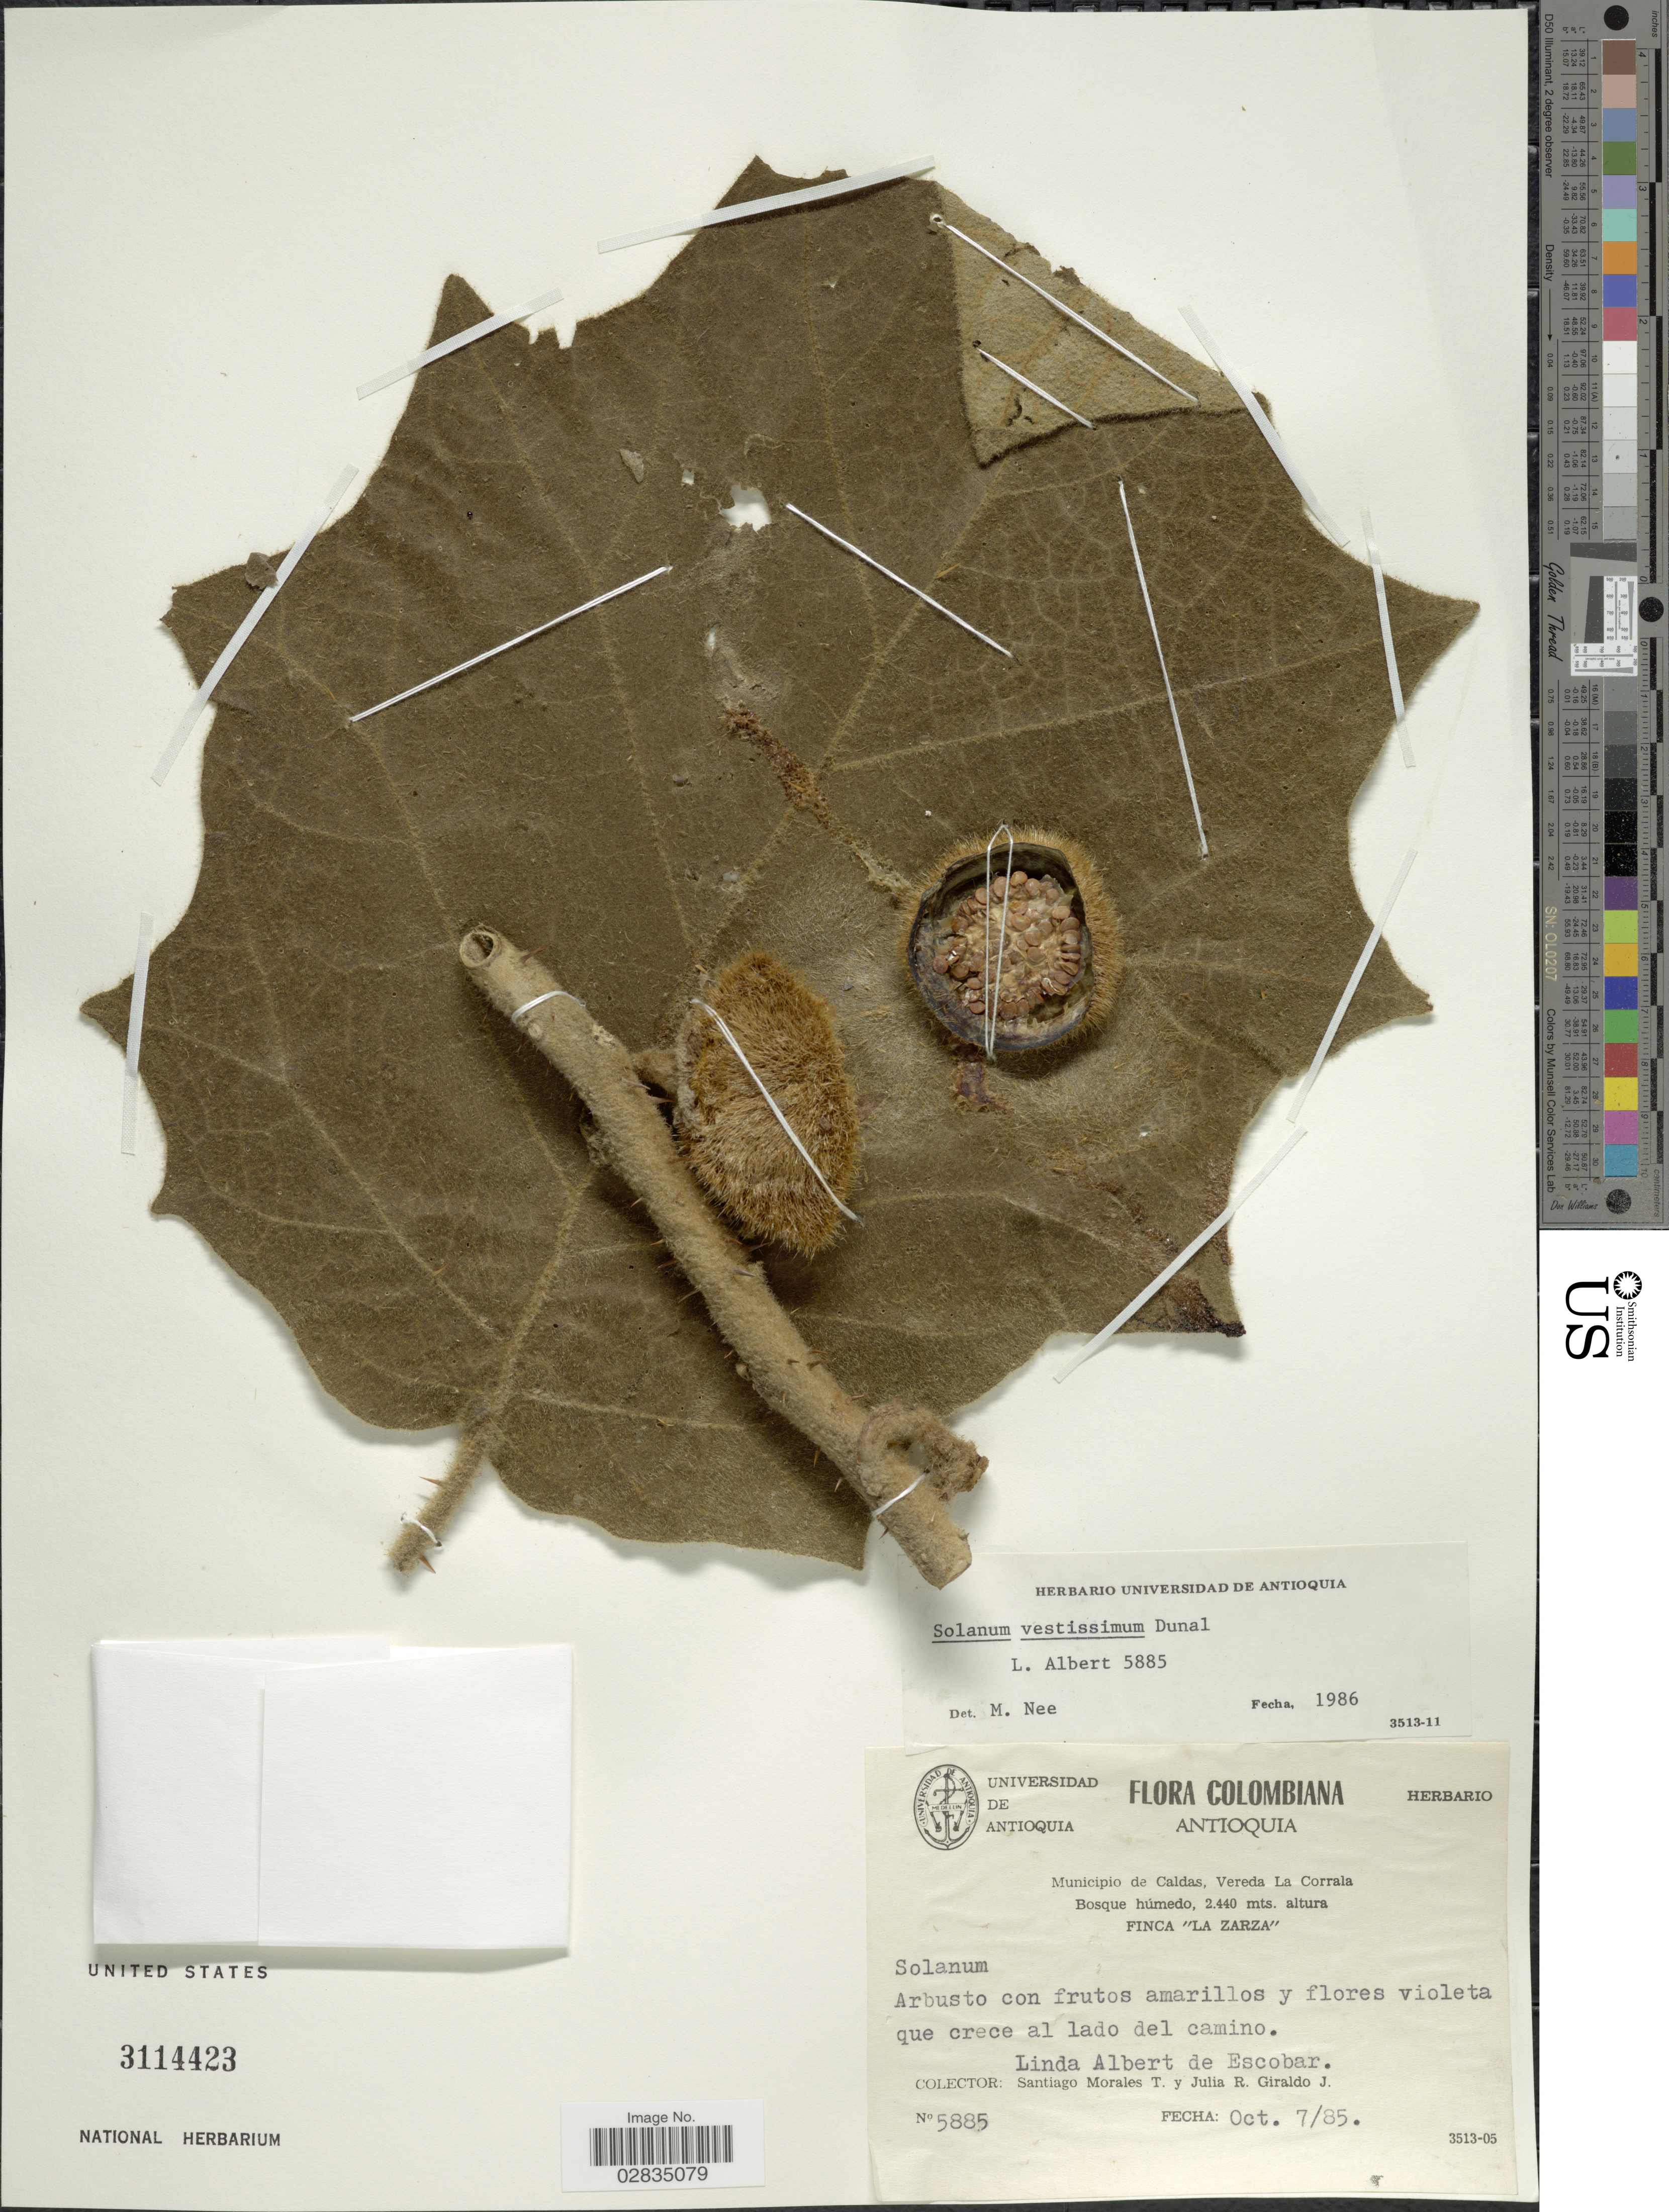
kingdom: Plantae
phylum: Tracheophyta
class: Magnoliopsida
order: Solanales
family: Solanaceae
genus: Solanum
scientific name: Solanum vestissimum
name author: Dunal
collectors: L. Escobar, S. Morales T. & J. Giraldo J.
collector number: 5885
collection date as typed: Transcribed d/m/y: 7/10/85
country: Colombia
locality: Antioquia, Municipio de Caldas, Vereda La Corrala, Finca "La Zarza".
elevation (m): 2440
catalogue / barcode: US 3114423